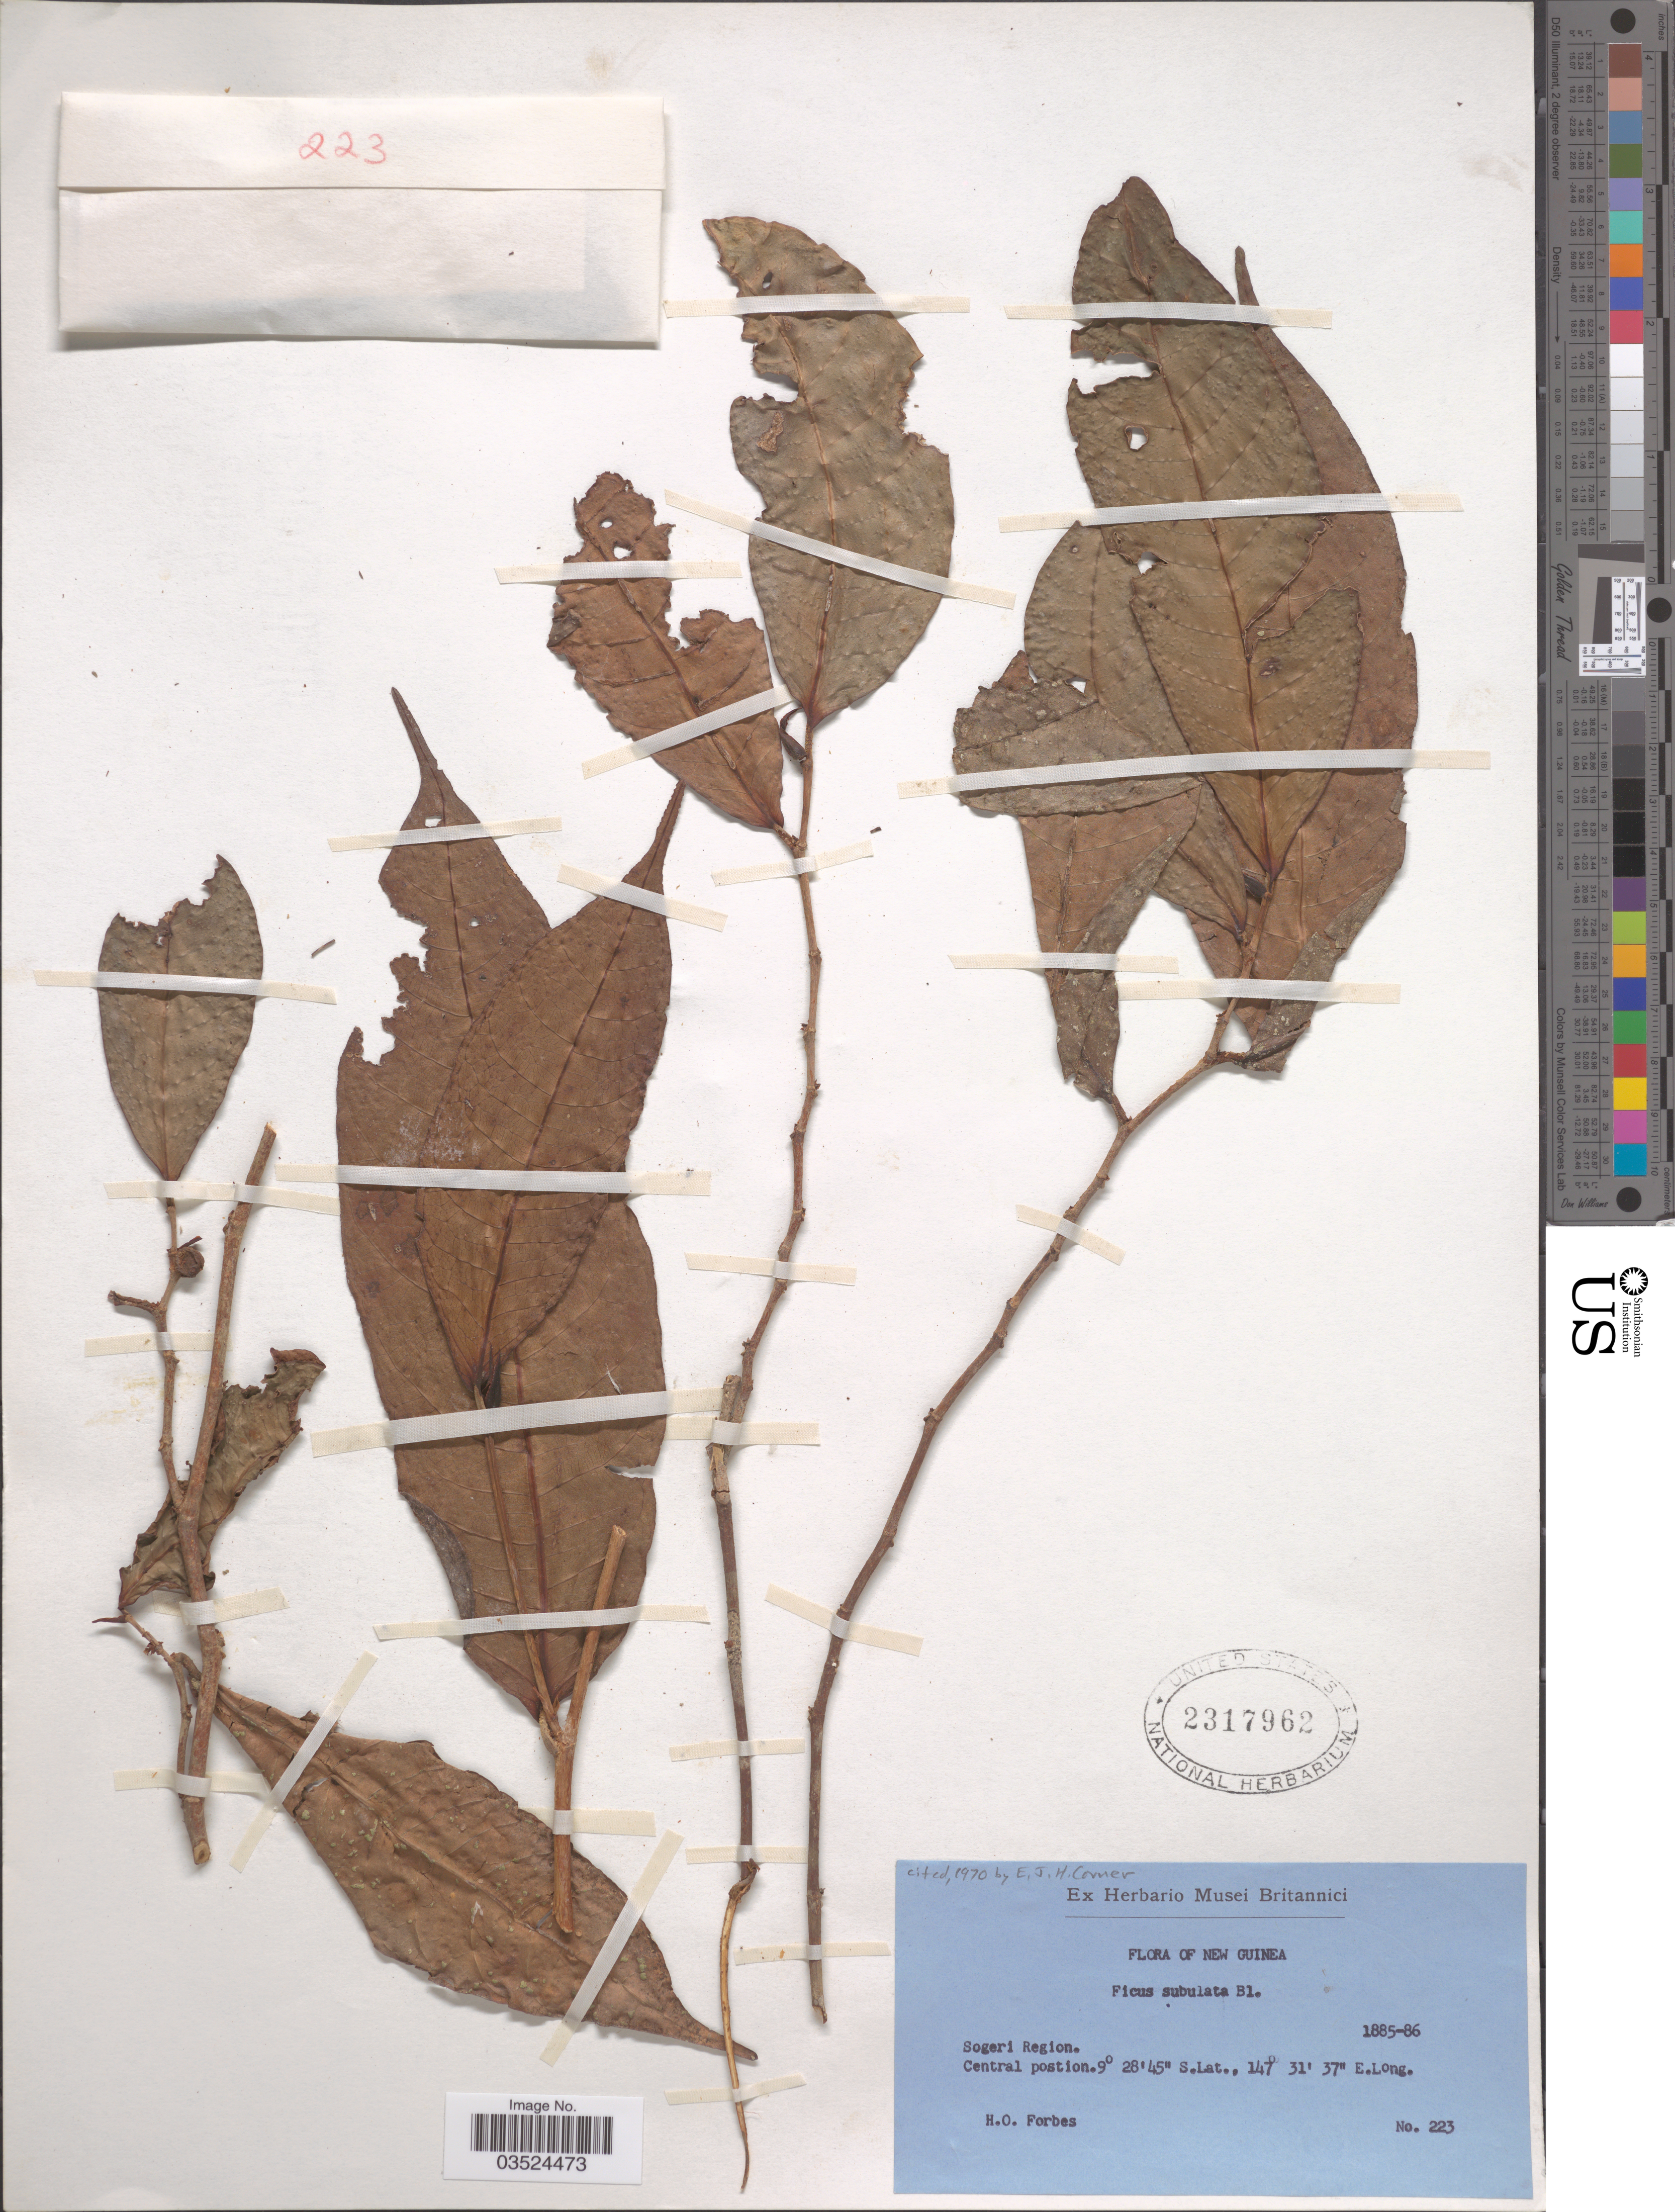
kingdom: Plantae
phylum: Tracheophyta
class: Magnoliopsida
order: Rosales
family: Moraceae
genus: Ficus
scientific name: Ficus subulata var. subulata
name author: Blume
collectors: H. O. Forbes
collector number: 223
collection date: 1885/1886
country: Papua New Guinea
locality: New Guinea. Sogeri Region. Central position.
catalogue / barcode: US 2317962